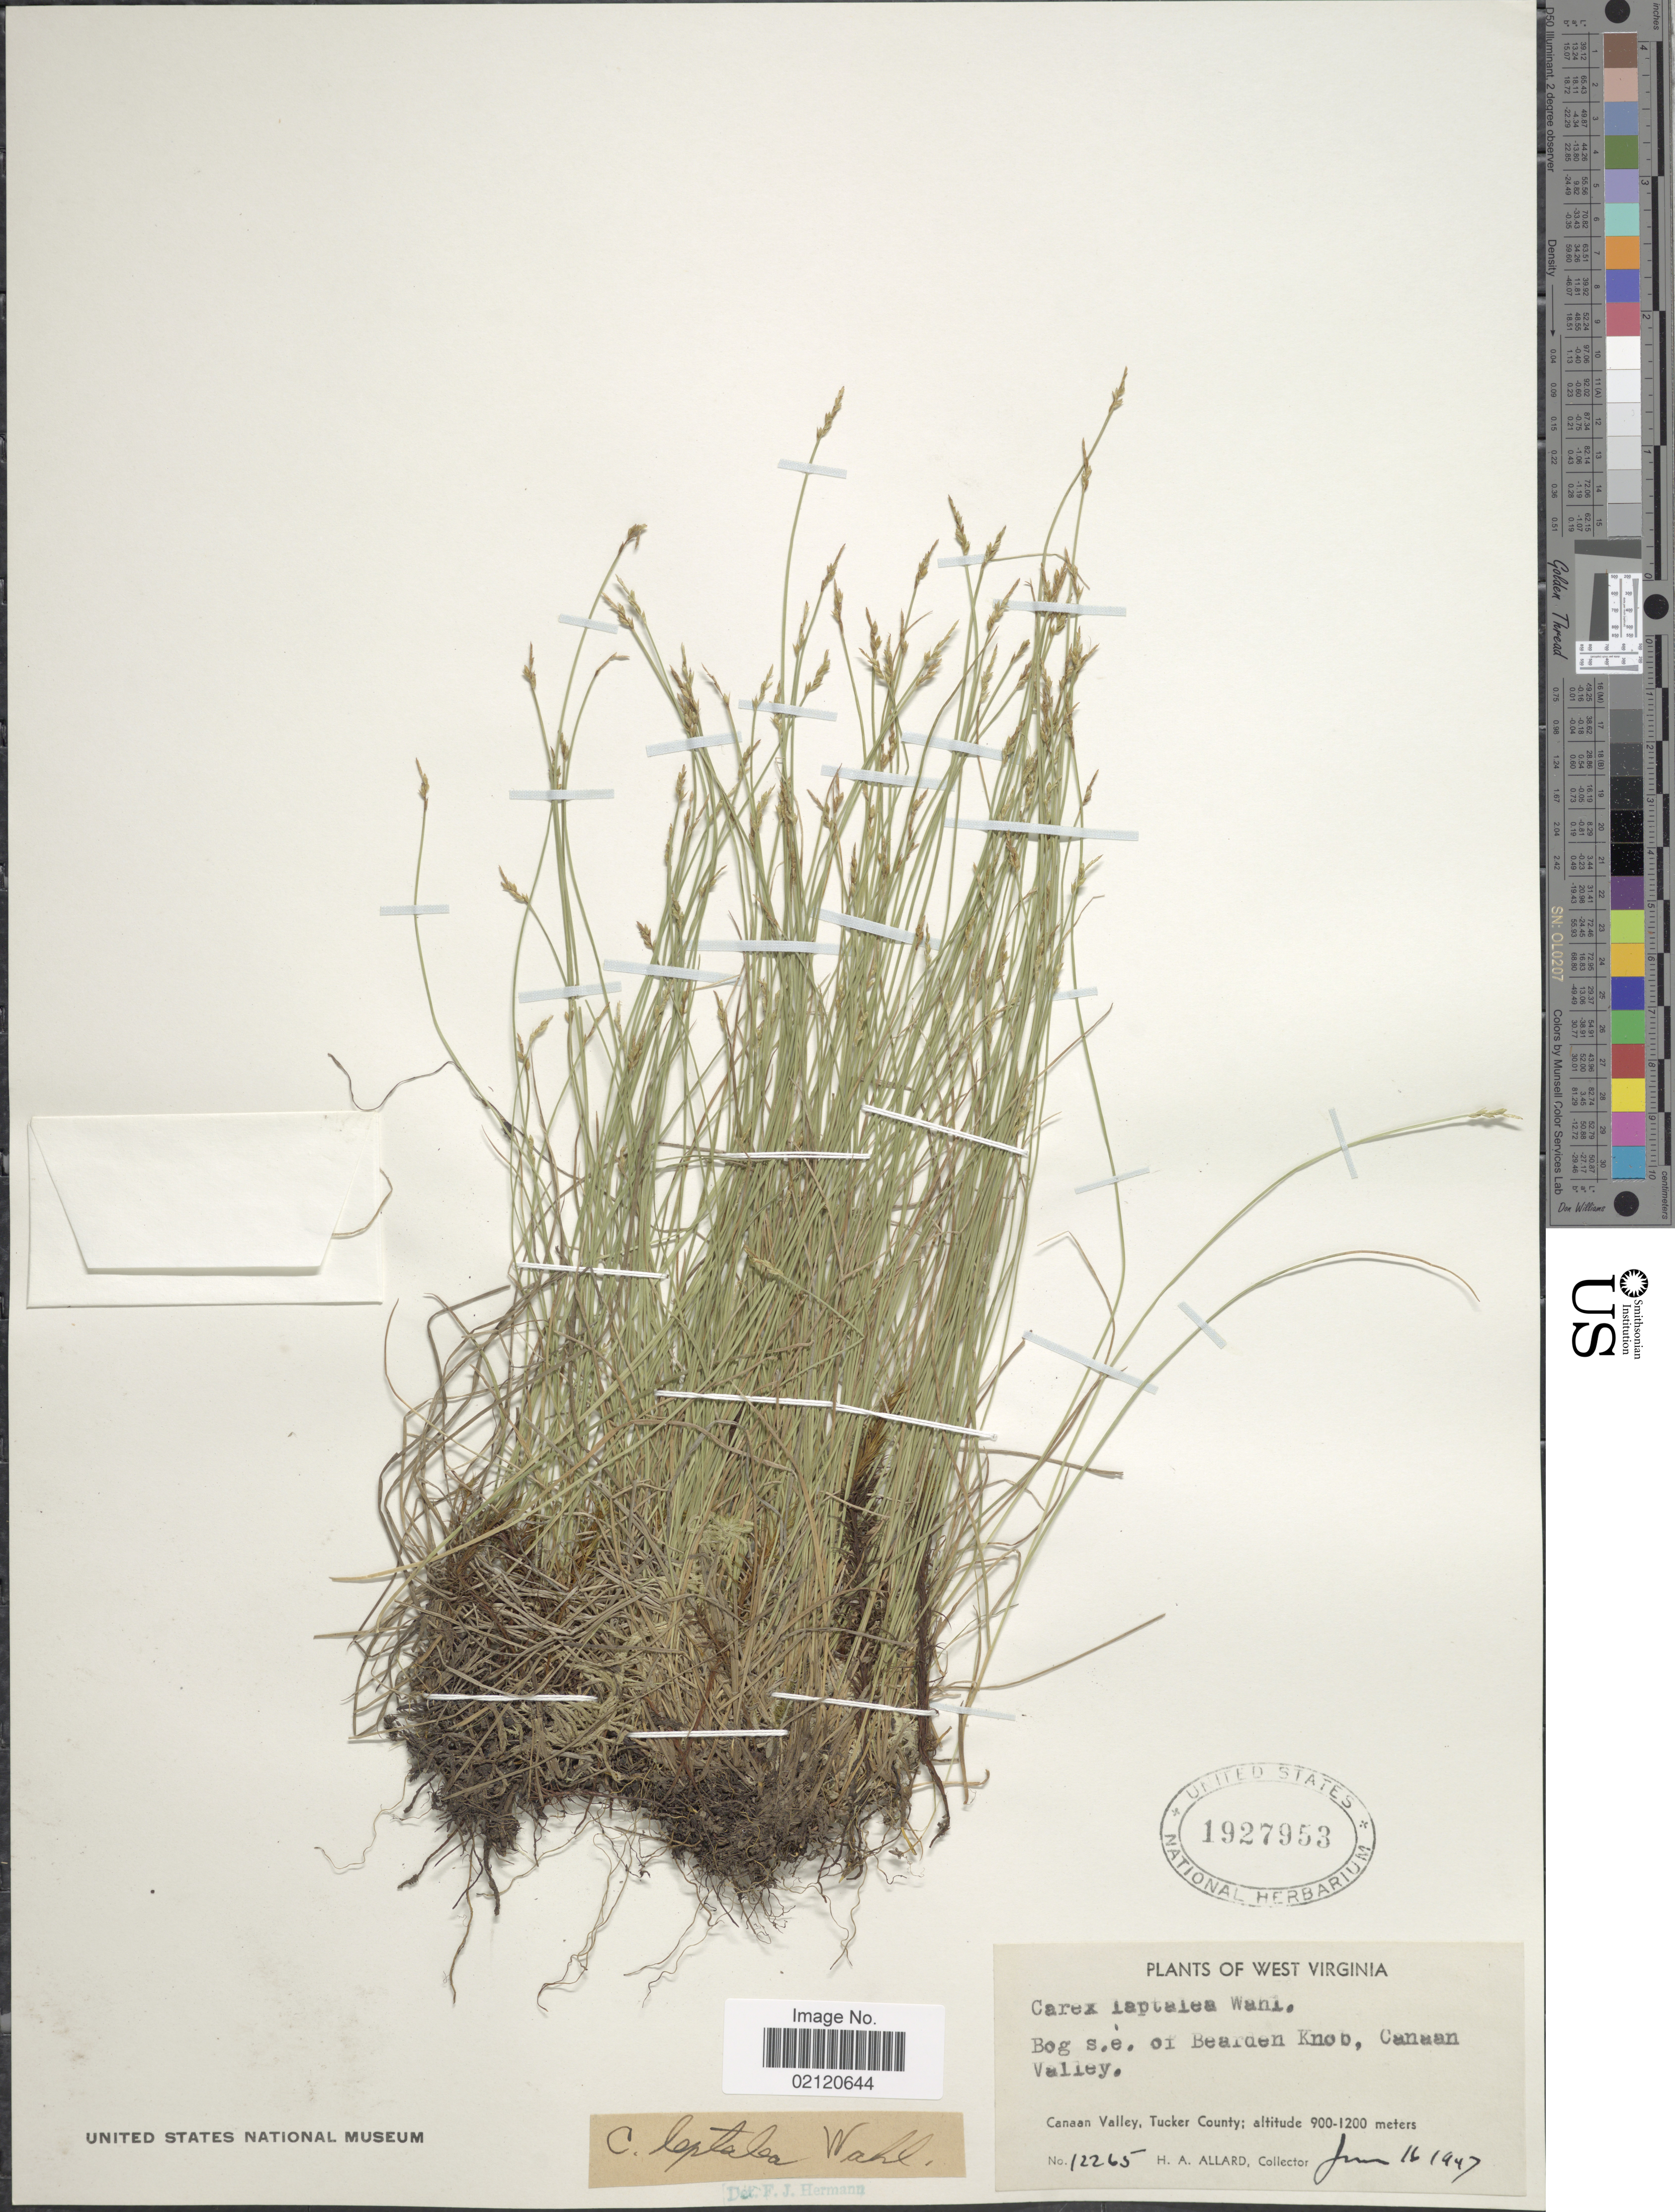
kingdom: Plantae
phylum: Tracheophyta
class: Liliopsida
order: Poales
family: Cyperaceae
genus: Carex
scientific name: Carex leptalea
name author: Wahlenb.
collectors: H. A. Allard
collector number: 12265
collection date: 1947-06-16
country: United States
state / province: West Virginia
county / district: Tucker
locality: Bog s.e. of Bearden Knob, Canaan Valley, Canaan Valley, Tucker County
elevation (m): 900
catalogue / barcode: US 1927953